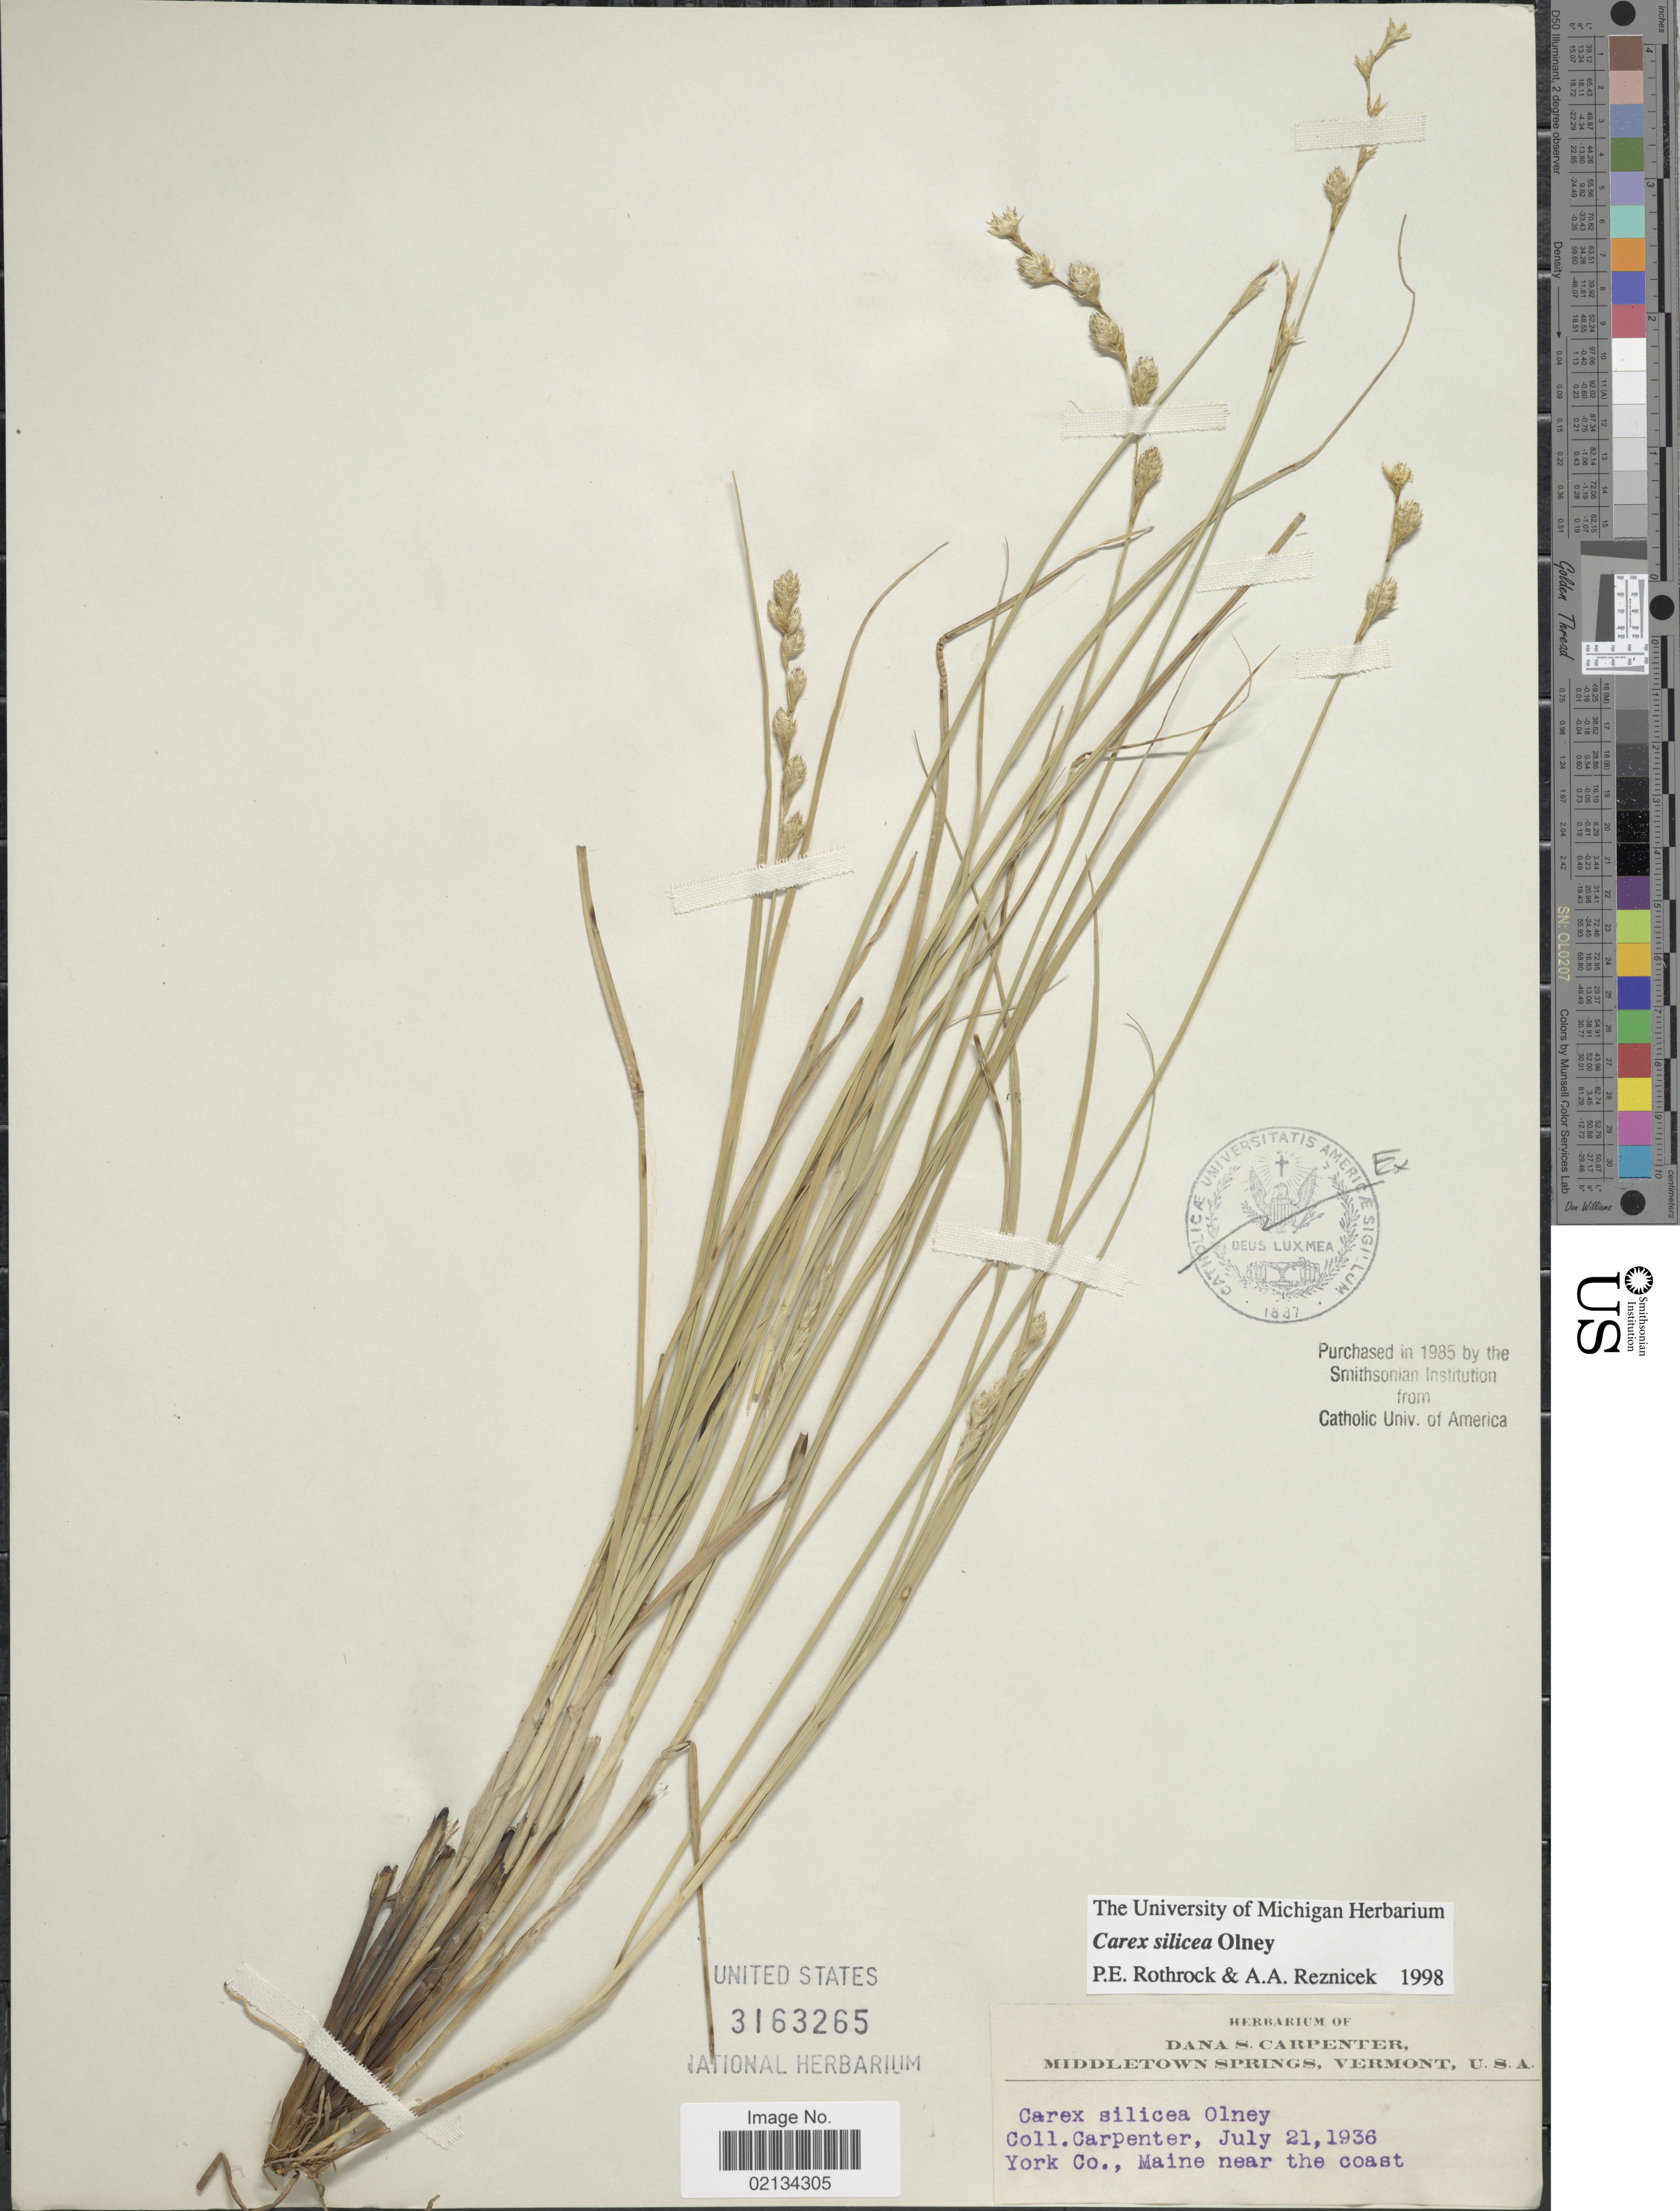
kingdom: Plantae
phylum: Tracheophyta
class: Liliopsida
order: Poales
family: Cyperaceae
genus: Carex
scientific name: Carex silicea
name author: Olney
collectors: D. Carpenter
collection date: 1936-07-21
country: United States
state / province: Maine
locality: Near the coast.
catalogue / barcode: US 3163265